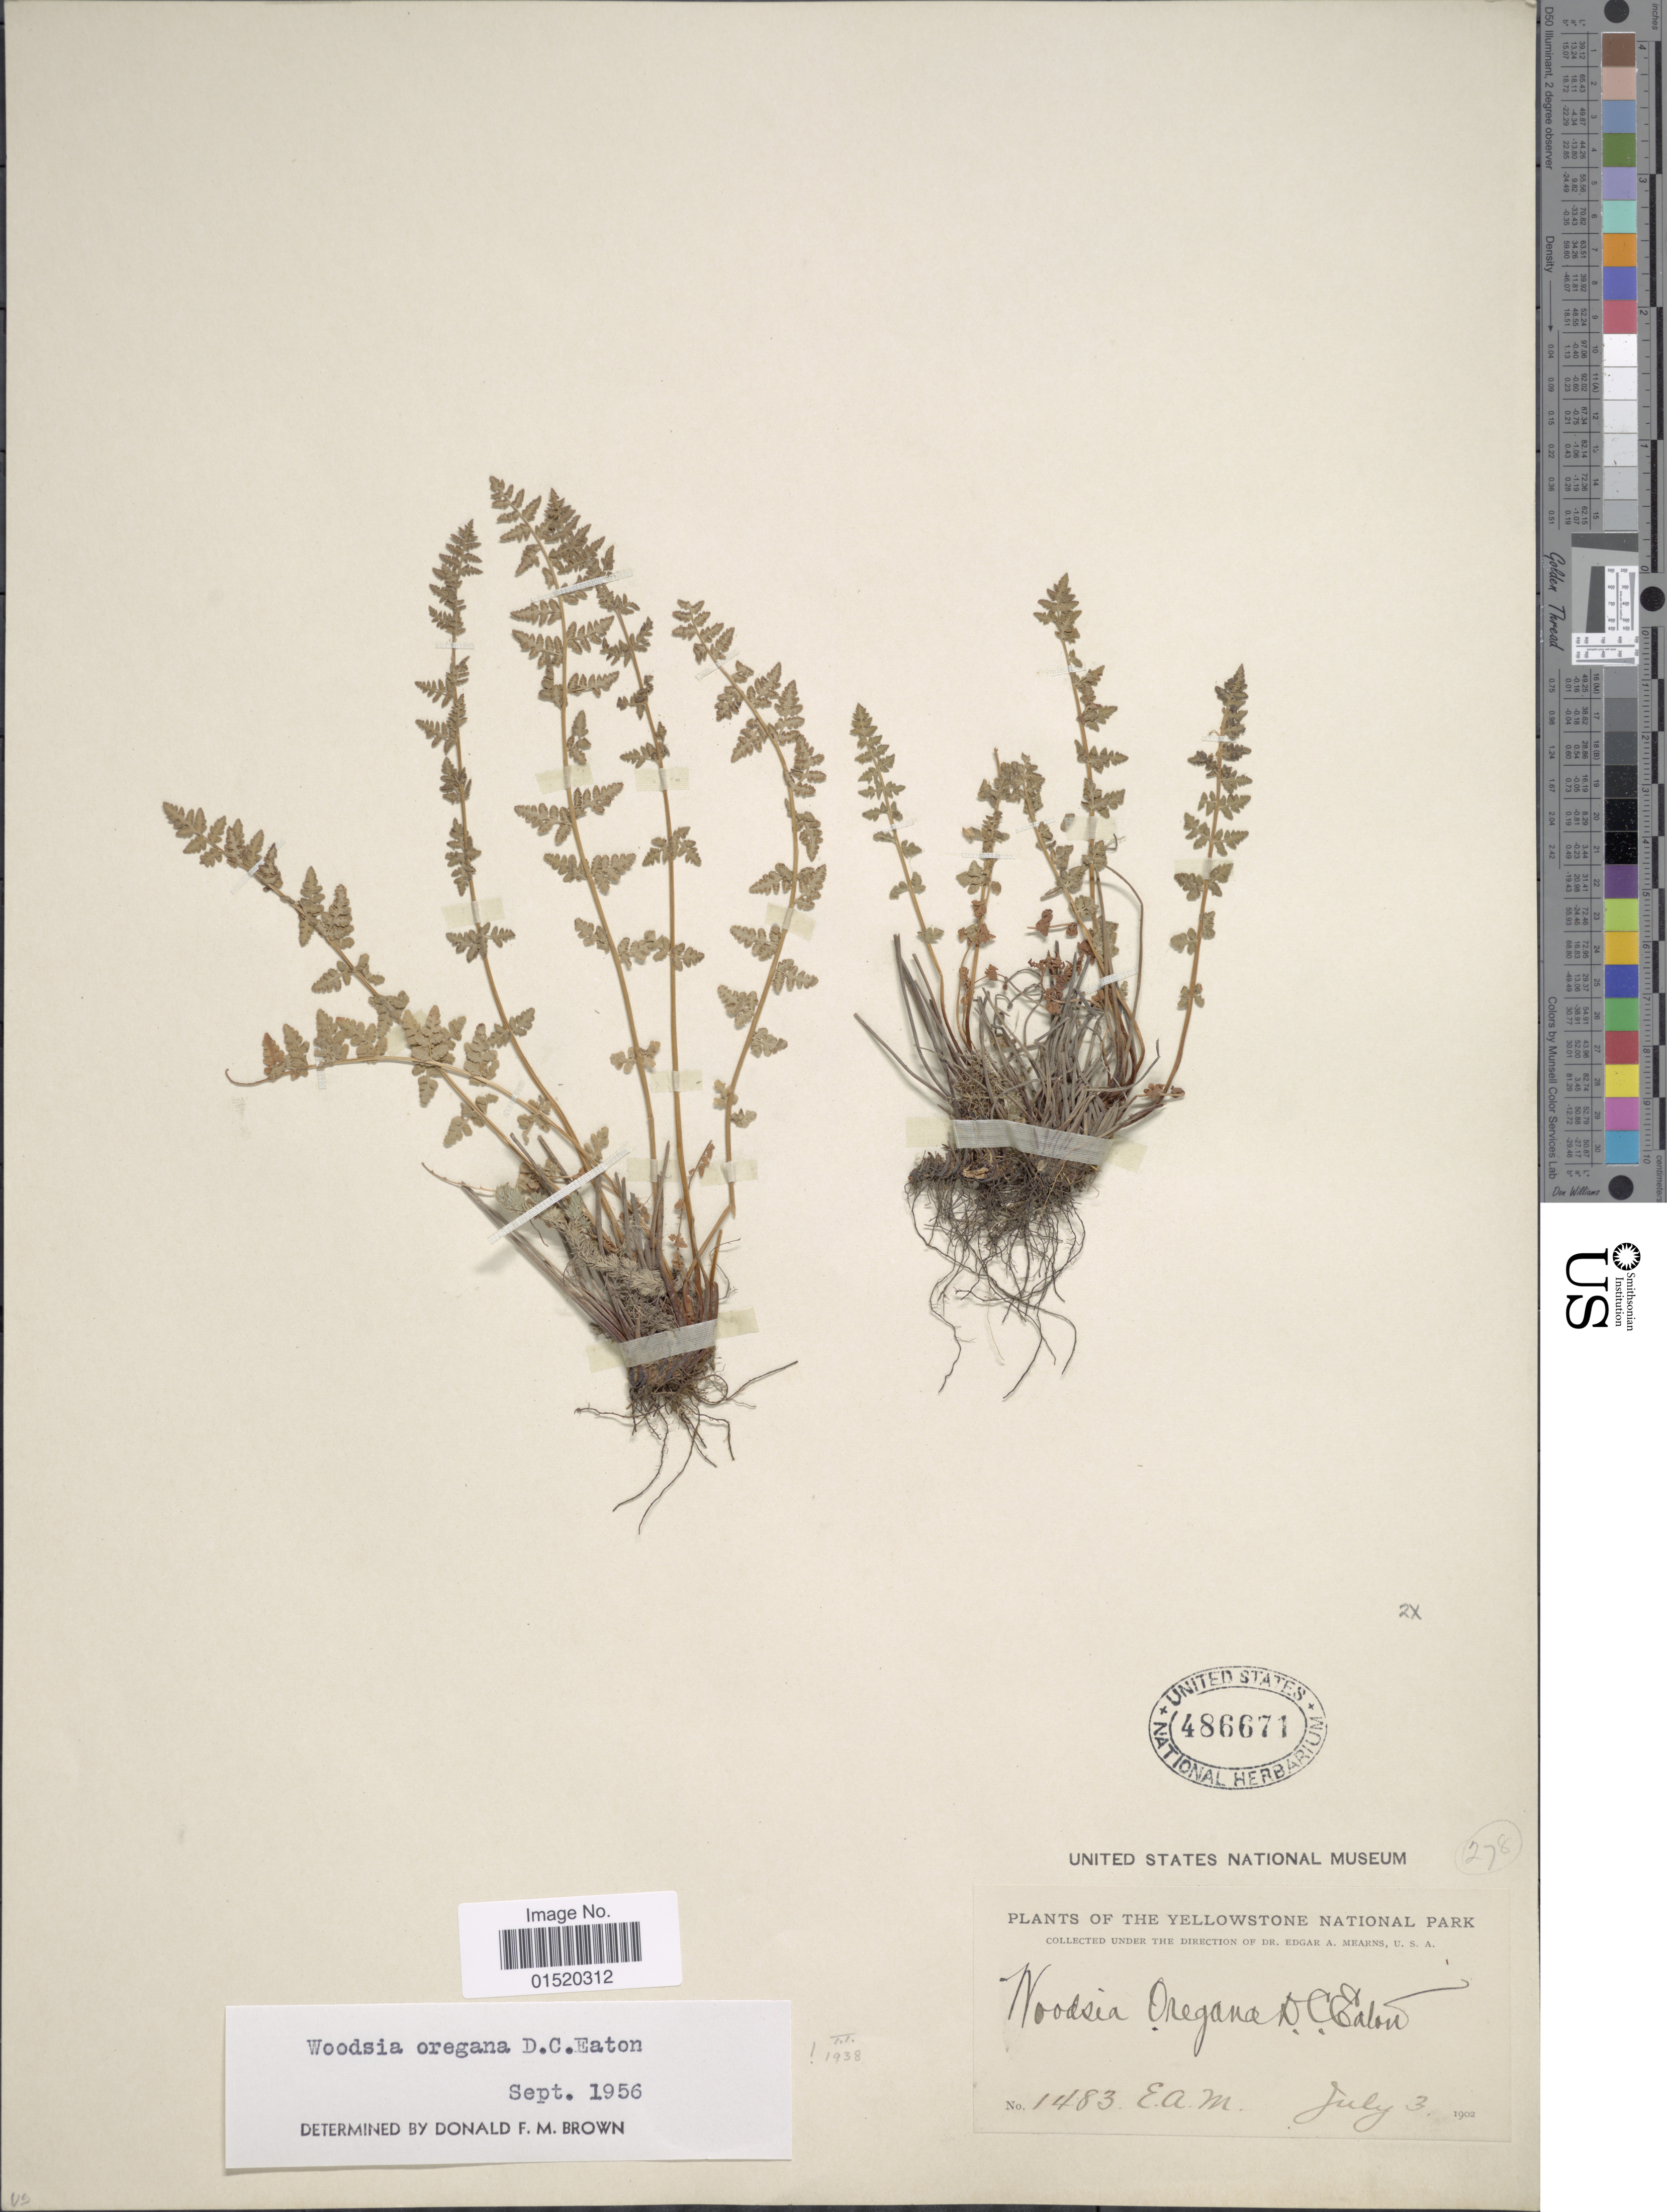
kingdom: Plantae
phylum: Tracheophyta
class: Polypodiopsida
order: Polypodiales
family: Woodsiaceae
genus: Woodsia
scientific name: Woodsia oregana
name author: D.C. Eaton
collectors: E. A. Mearns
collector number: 1483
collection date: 1902-07-03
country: United States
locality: The Yellowstone National Park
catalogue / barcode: US 486671